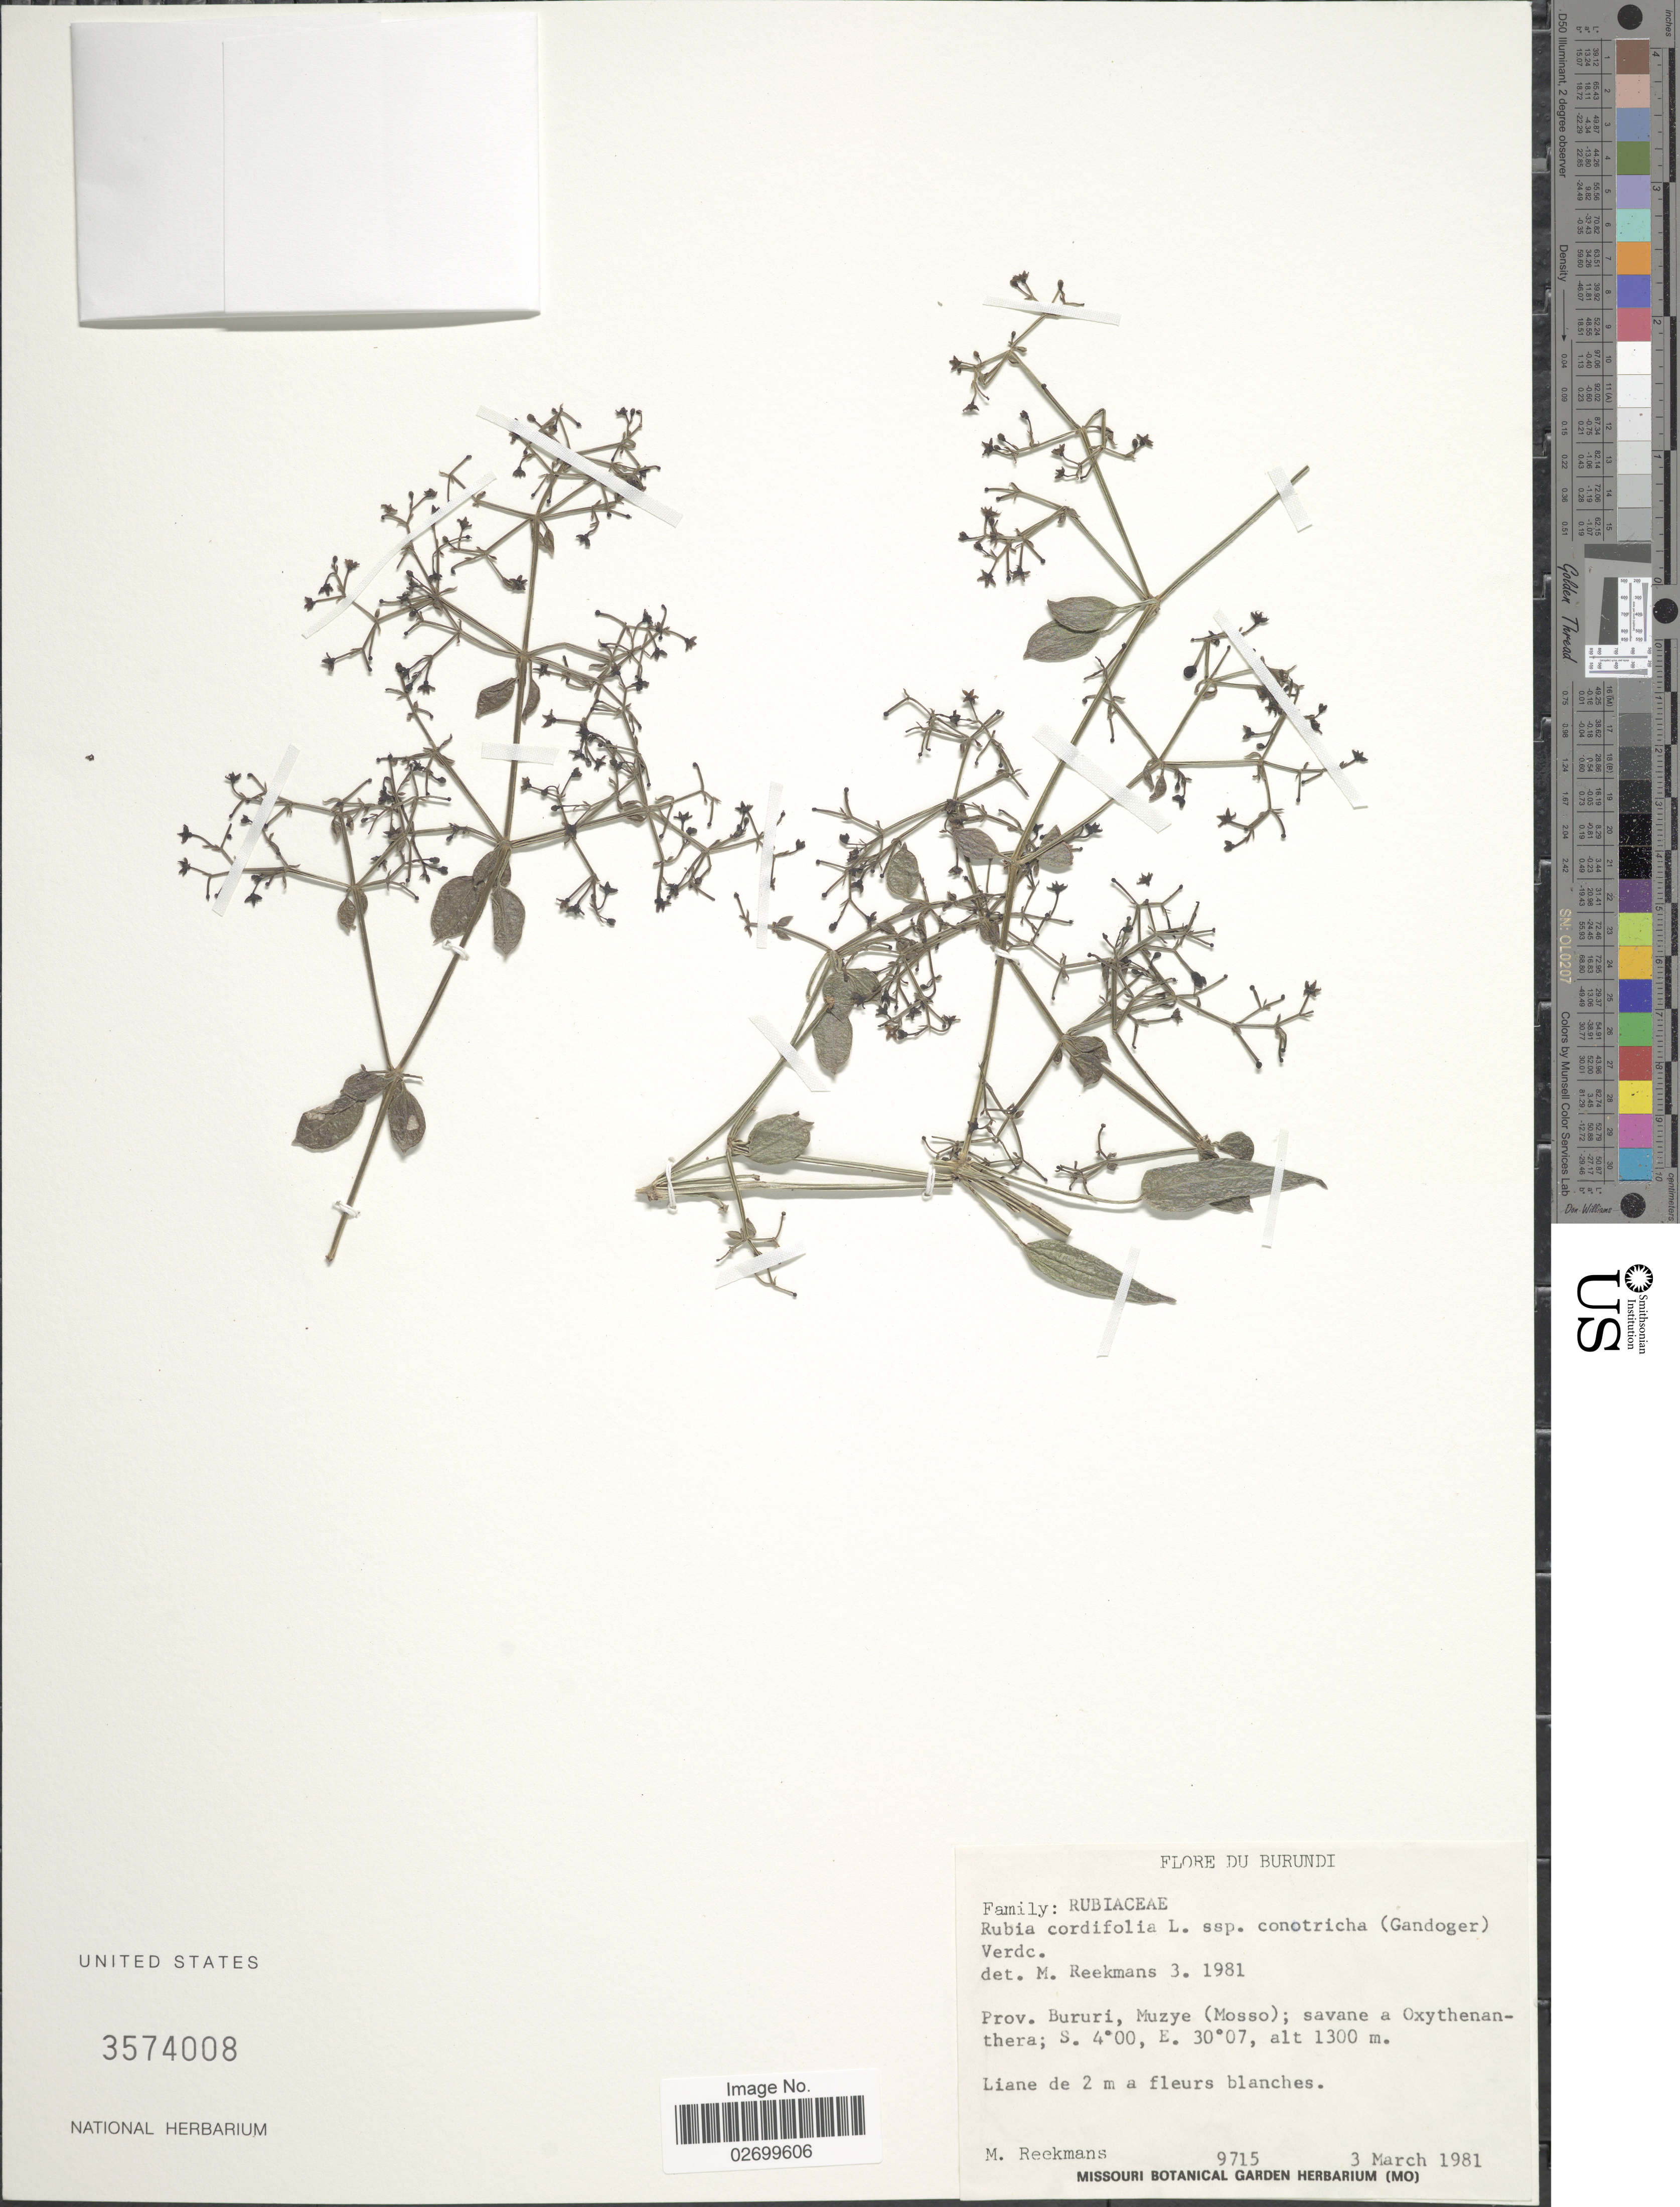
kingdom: Plantae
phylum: Tracheophyta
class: Magnoliopsida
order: Gentianales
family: Rubiaceae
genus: Rubia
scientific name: Rubia cordifolia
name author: L.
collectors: M. Reekmans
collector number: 9715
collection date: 1981-03-03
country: Burundi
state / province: Bururi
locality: Muzye (Mosso); savane a Oxythenanthera.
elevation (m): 1300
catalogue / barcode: US 3574008